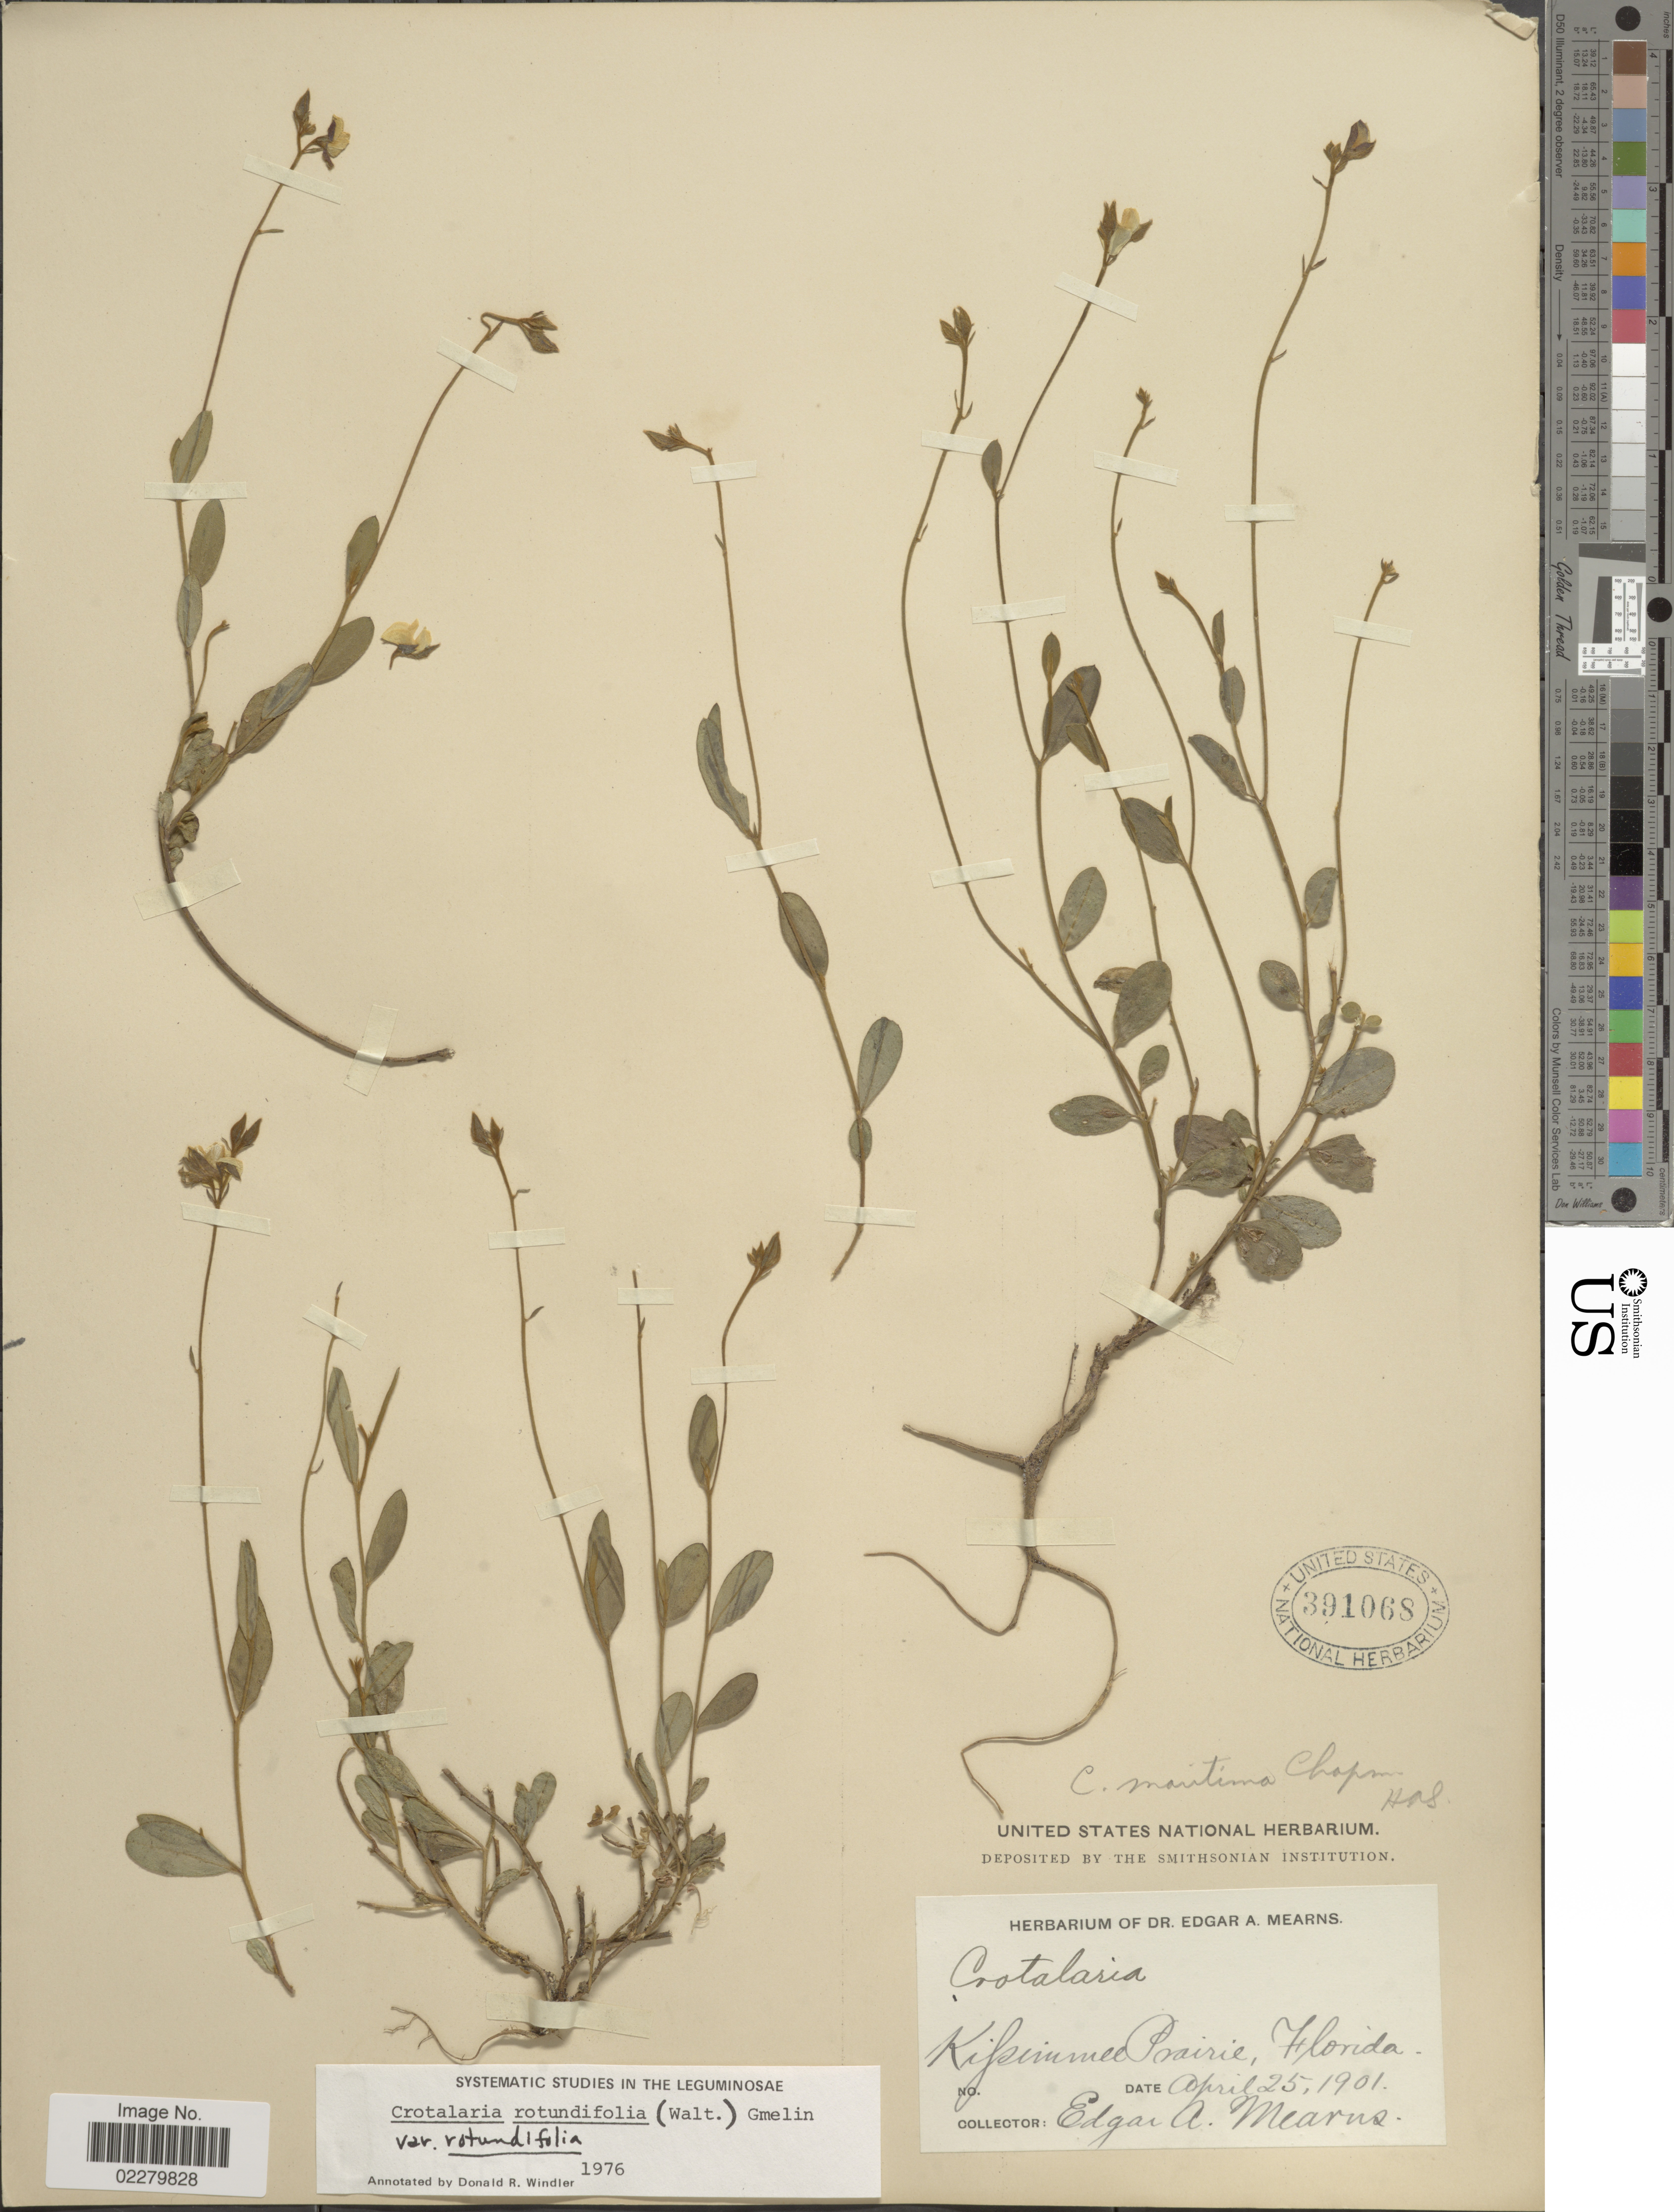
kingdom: Plantae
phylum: Tracheophyta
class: Magnoliopsida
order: Fabales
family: Fabaceae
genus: Crotalaria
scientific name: Crotalaria rotundifolia var. rotundifolia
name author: (Walter) J.F. Gmel.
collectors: E. A. Mearns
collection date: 1901-04-25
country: United States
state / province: Florida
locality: Kissimmee Prairie, Florida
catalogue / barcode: US 391068